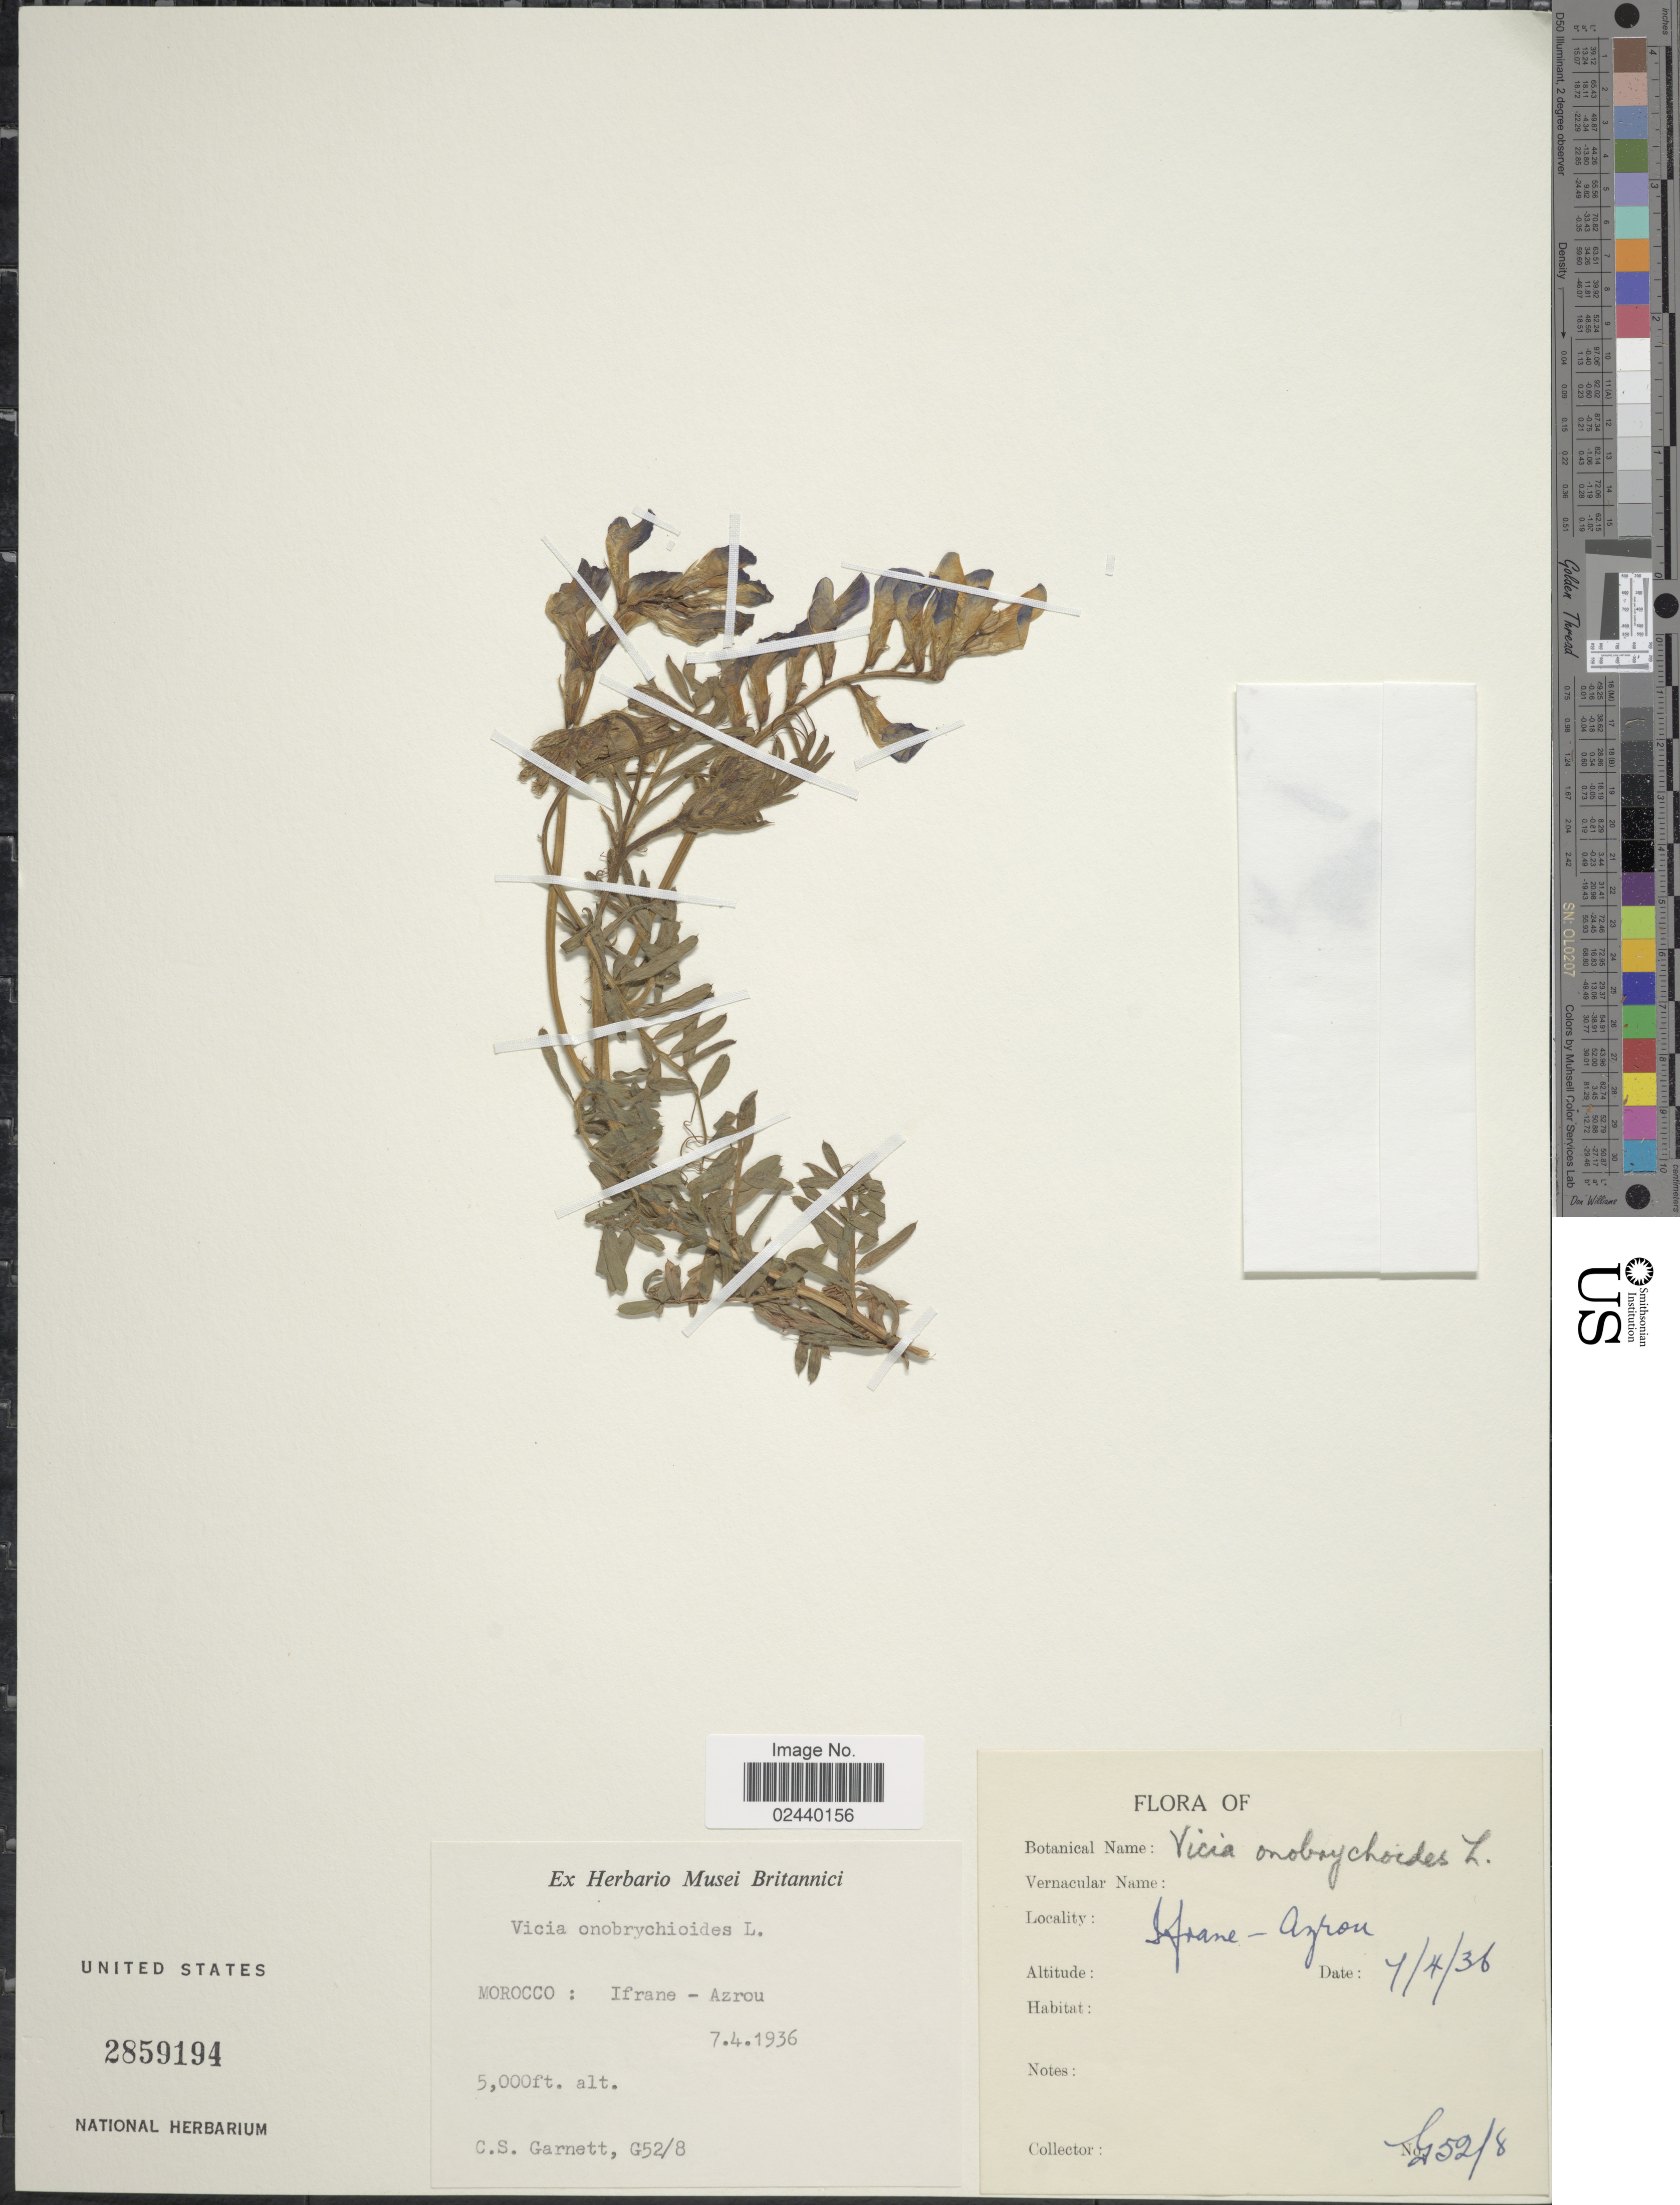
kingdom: Plantae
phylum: Tracheophyta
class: Magnoliopsida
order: Fabales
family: Fabaceae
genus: Vicia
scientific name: Vicia onobrychioides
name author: L.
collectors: C. Garnett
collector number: G52/8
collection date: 1936-04-07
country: Morocco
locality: Ifrane-Azrou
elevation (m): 1524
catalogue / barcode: US 2859194